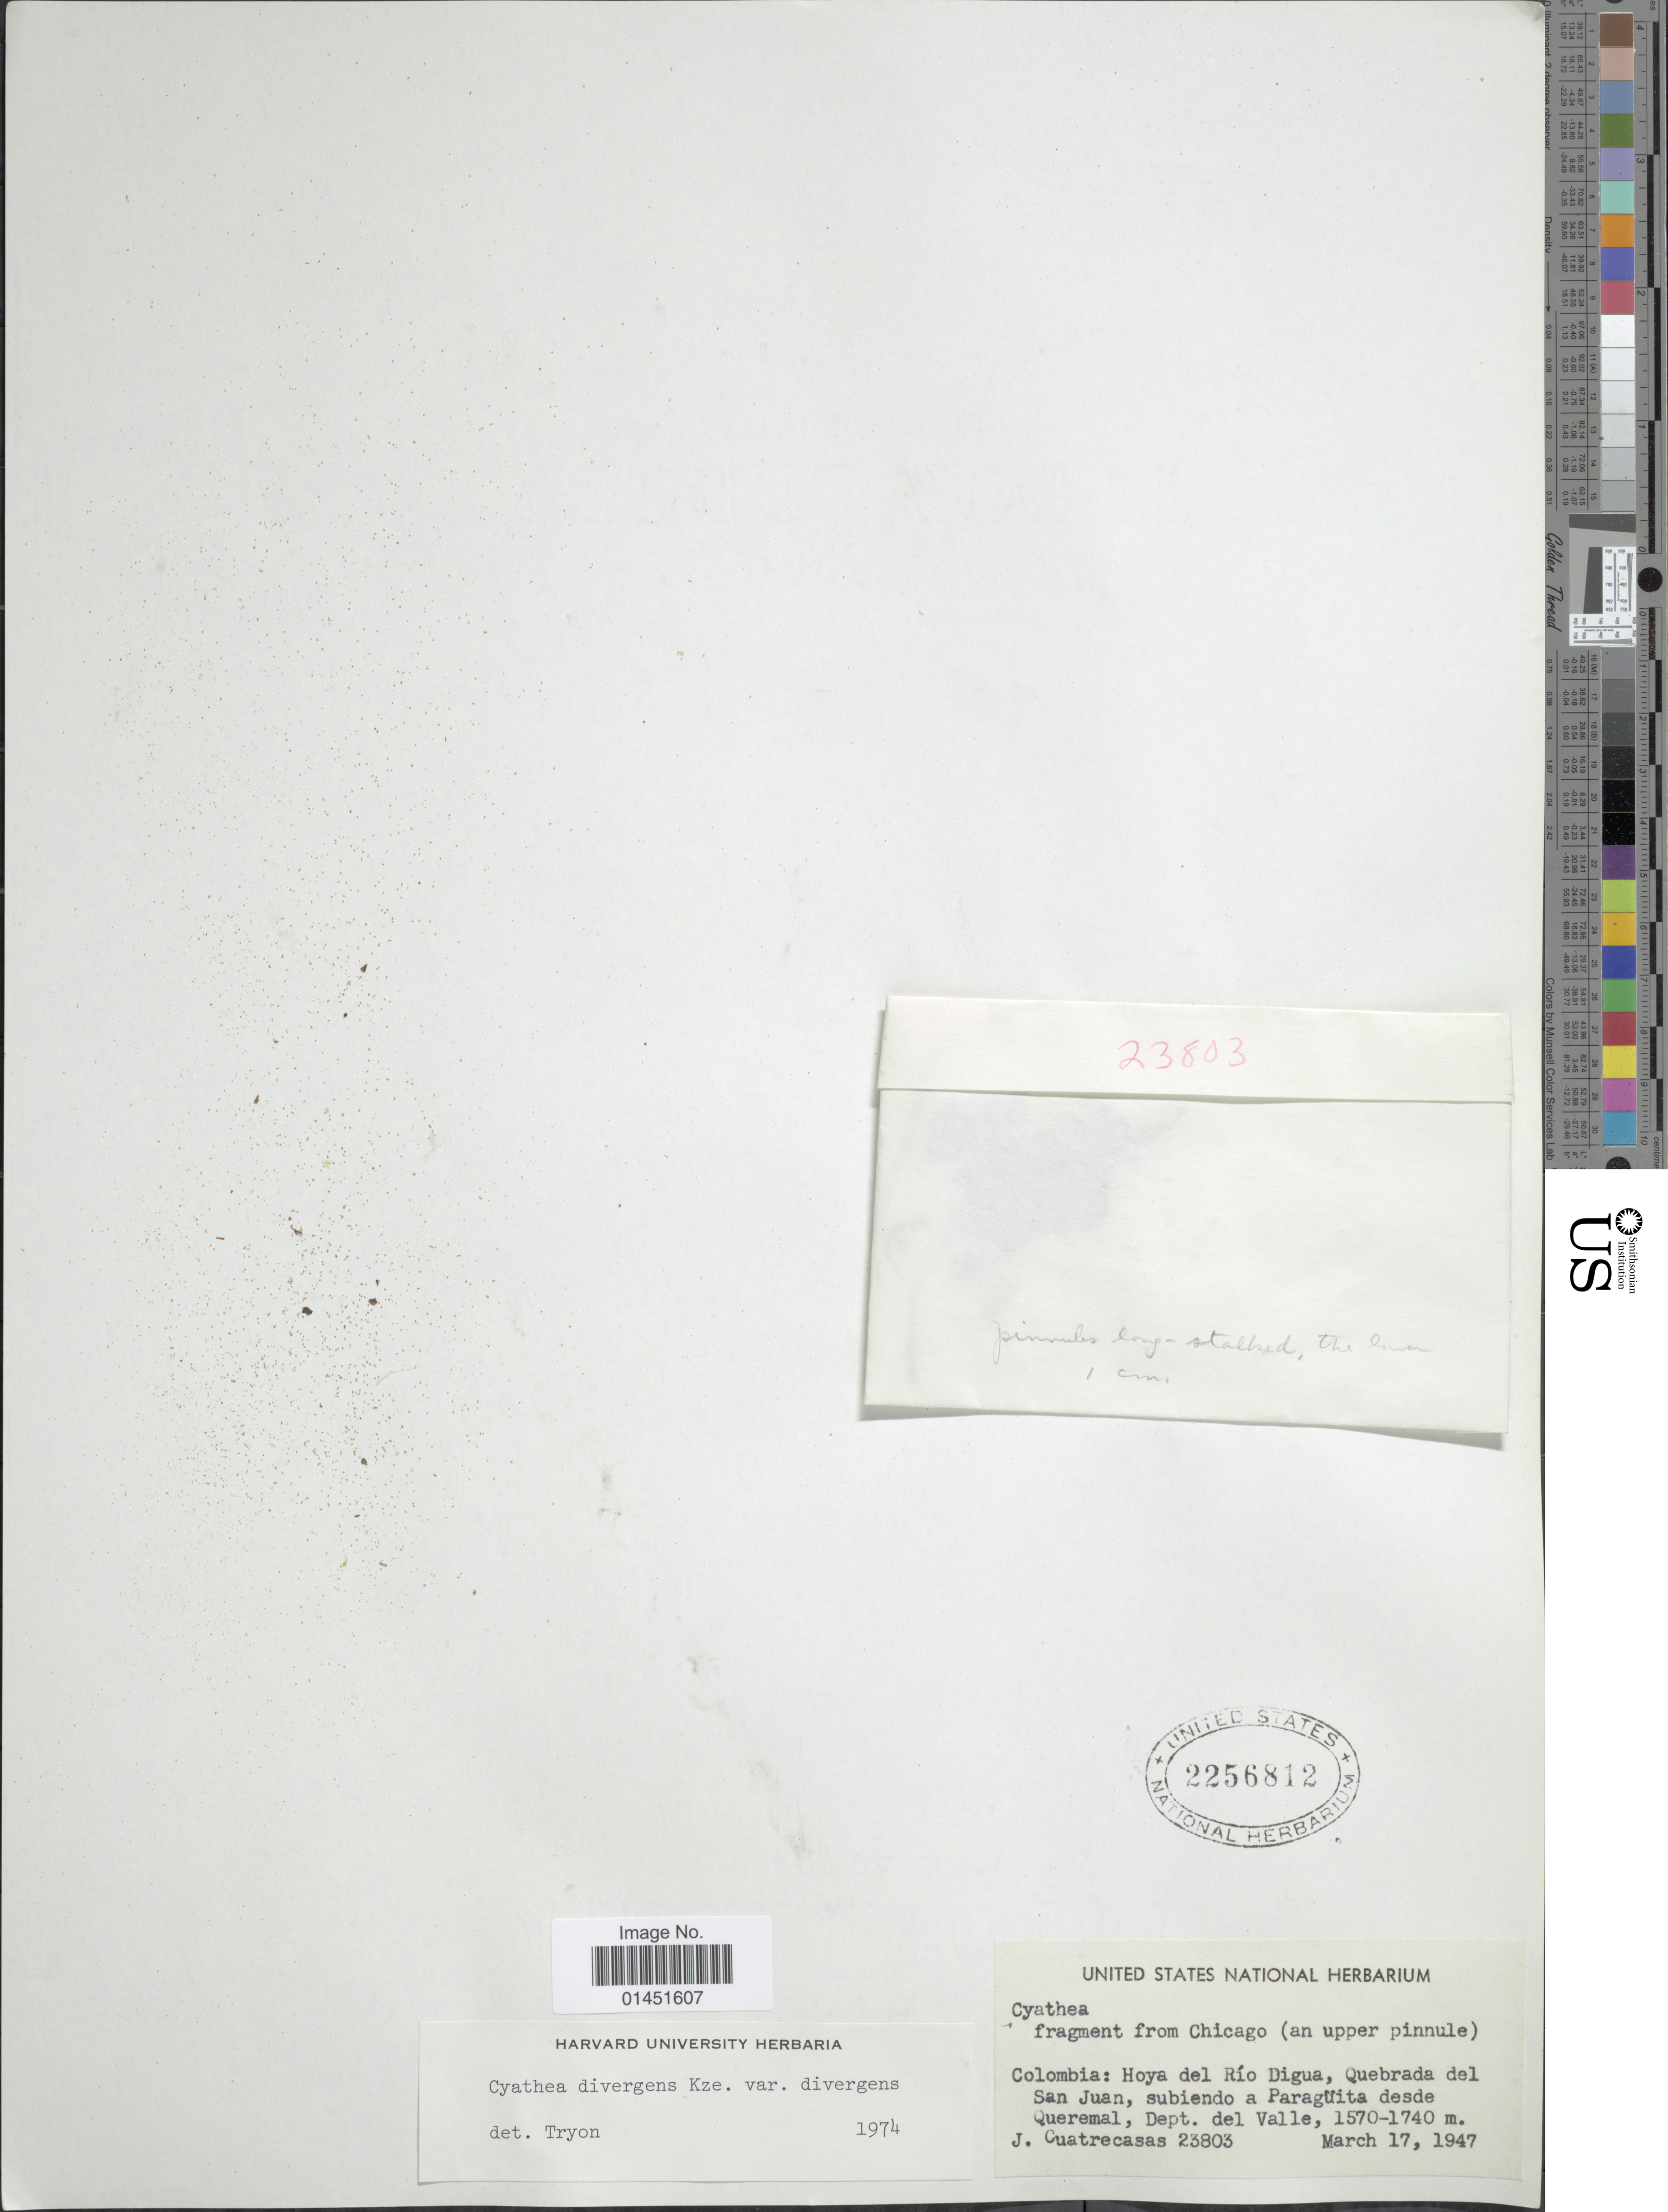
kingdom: Plantae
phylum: Tracheophyta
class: Polypodiopsida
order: Cyatheales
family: Cyatheaceae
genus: Cyathea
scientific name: Cyathea divergens var. divergens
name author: Kunze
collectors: J. Cuatrecasas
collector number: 23803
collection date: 1947-03-17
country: Colombia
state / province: Valle del Cauca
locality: Hoya del Rio Digua, Quebrada del San Juan, subiendo a Paraguita desde Queremal, Dept. del Valle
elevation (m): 1570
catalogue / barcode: US 2256812